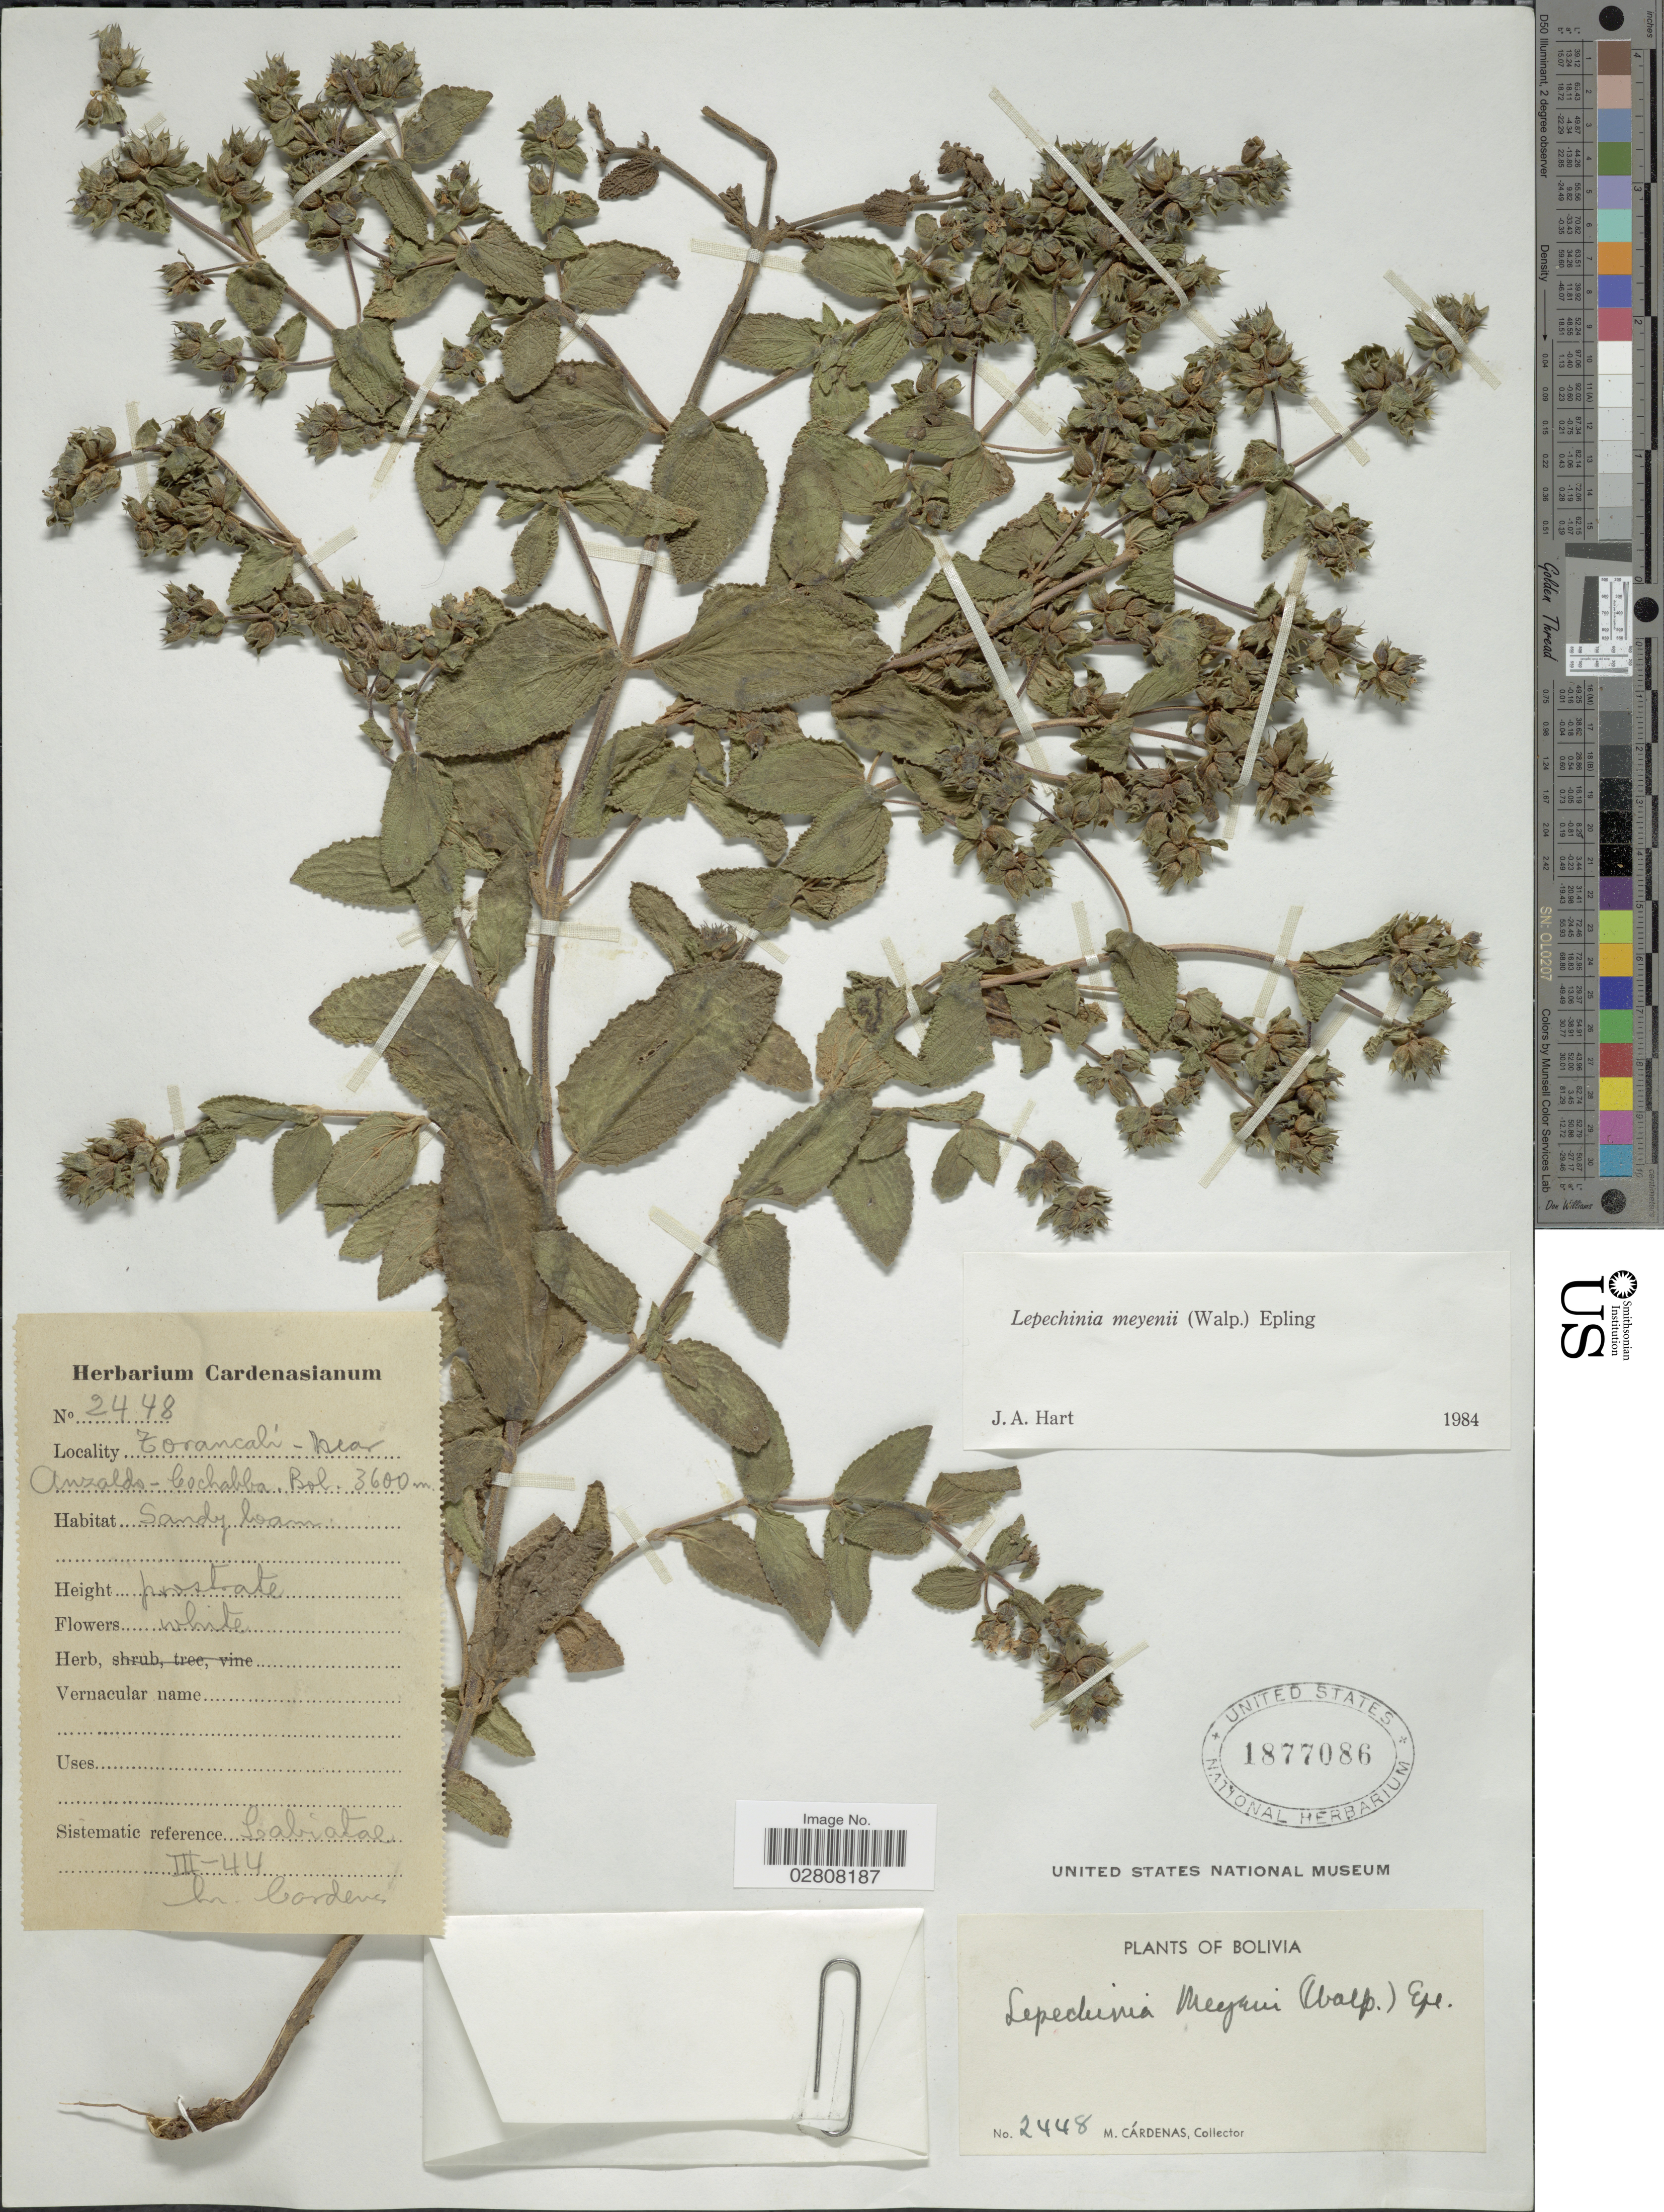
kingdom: Plantae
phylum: Tracheophyta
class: Magnoliopsida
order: Lamiales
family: Lamiaceae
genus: Lepechinia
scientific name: Lepechinia meyenii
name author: (Walp.) Epling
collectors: M. Cárdenas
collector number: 2448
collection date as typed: Transcribed d/m/y: /3/44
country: Bolivia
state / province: Cochabamba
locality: Torancali - near Anzaldo - Cochabba. Bol.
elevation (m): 3600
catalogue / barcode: US 1877086